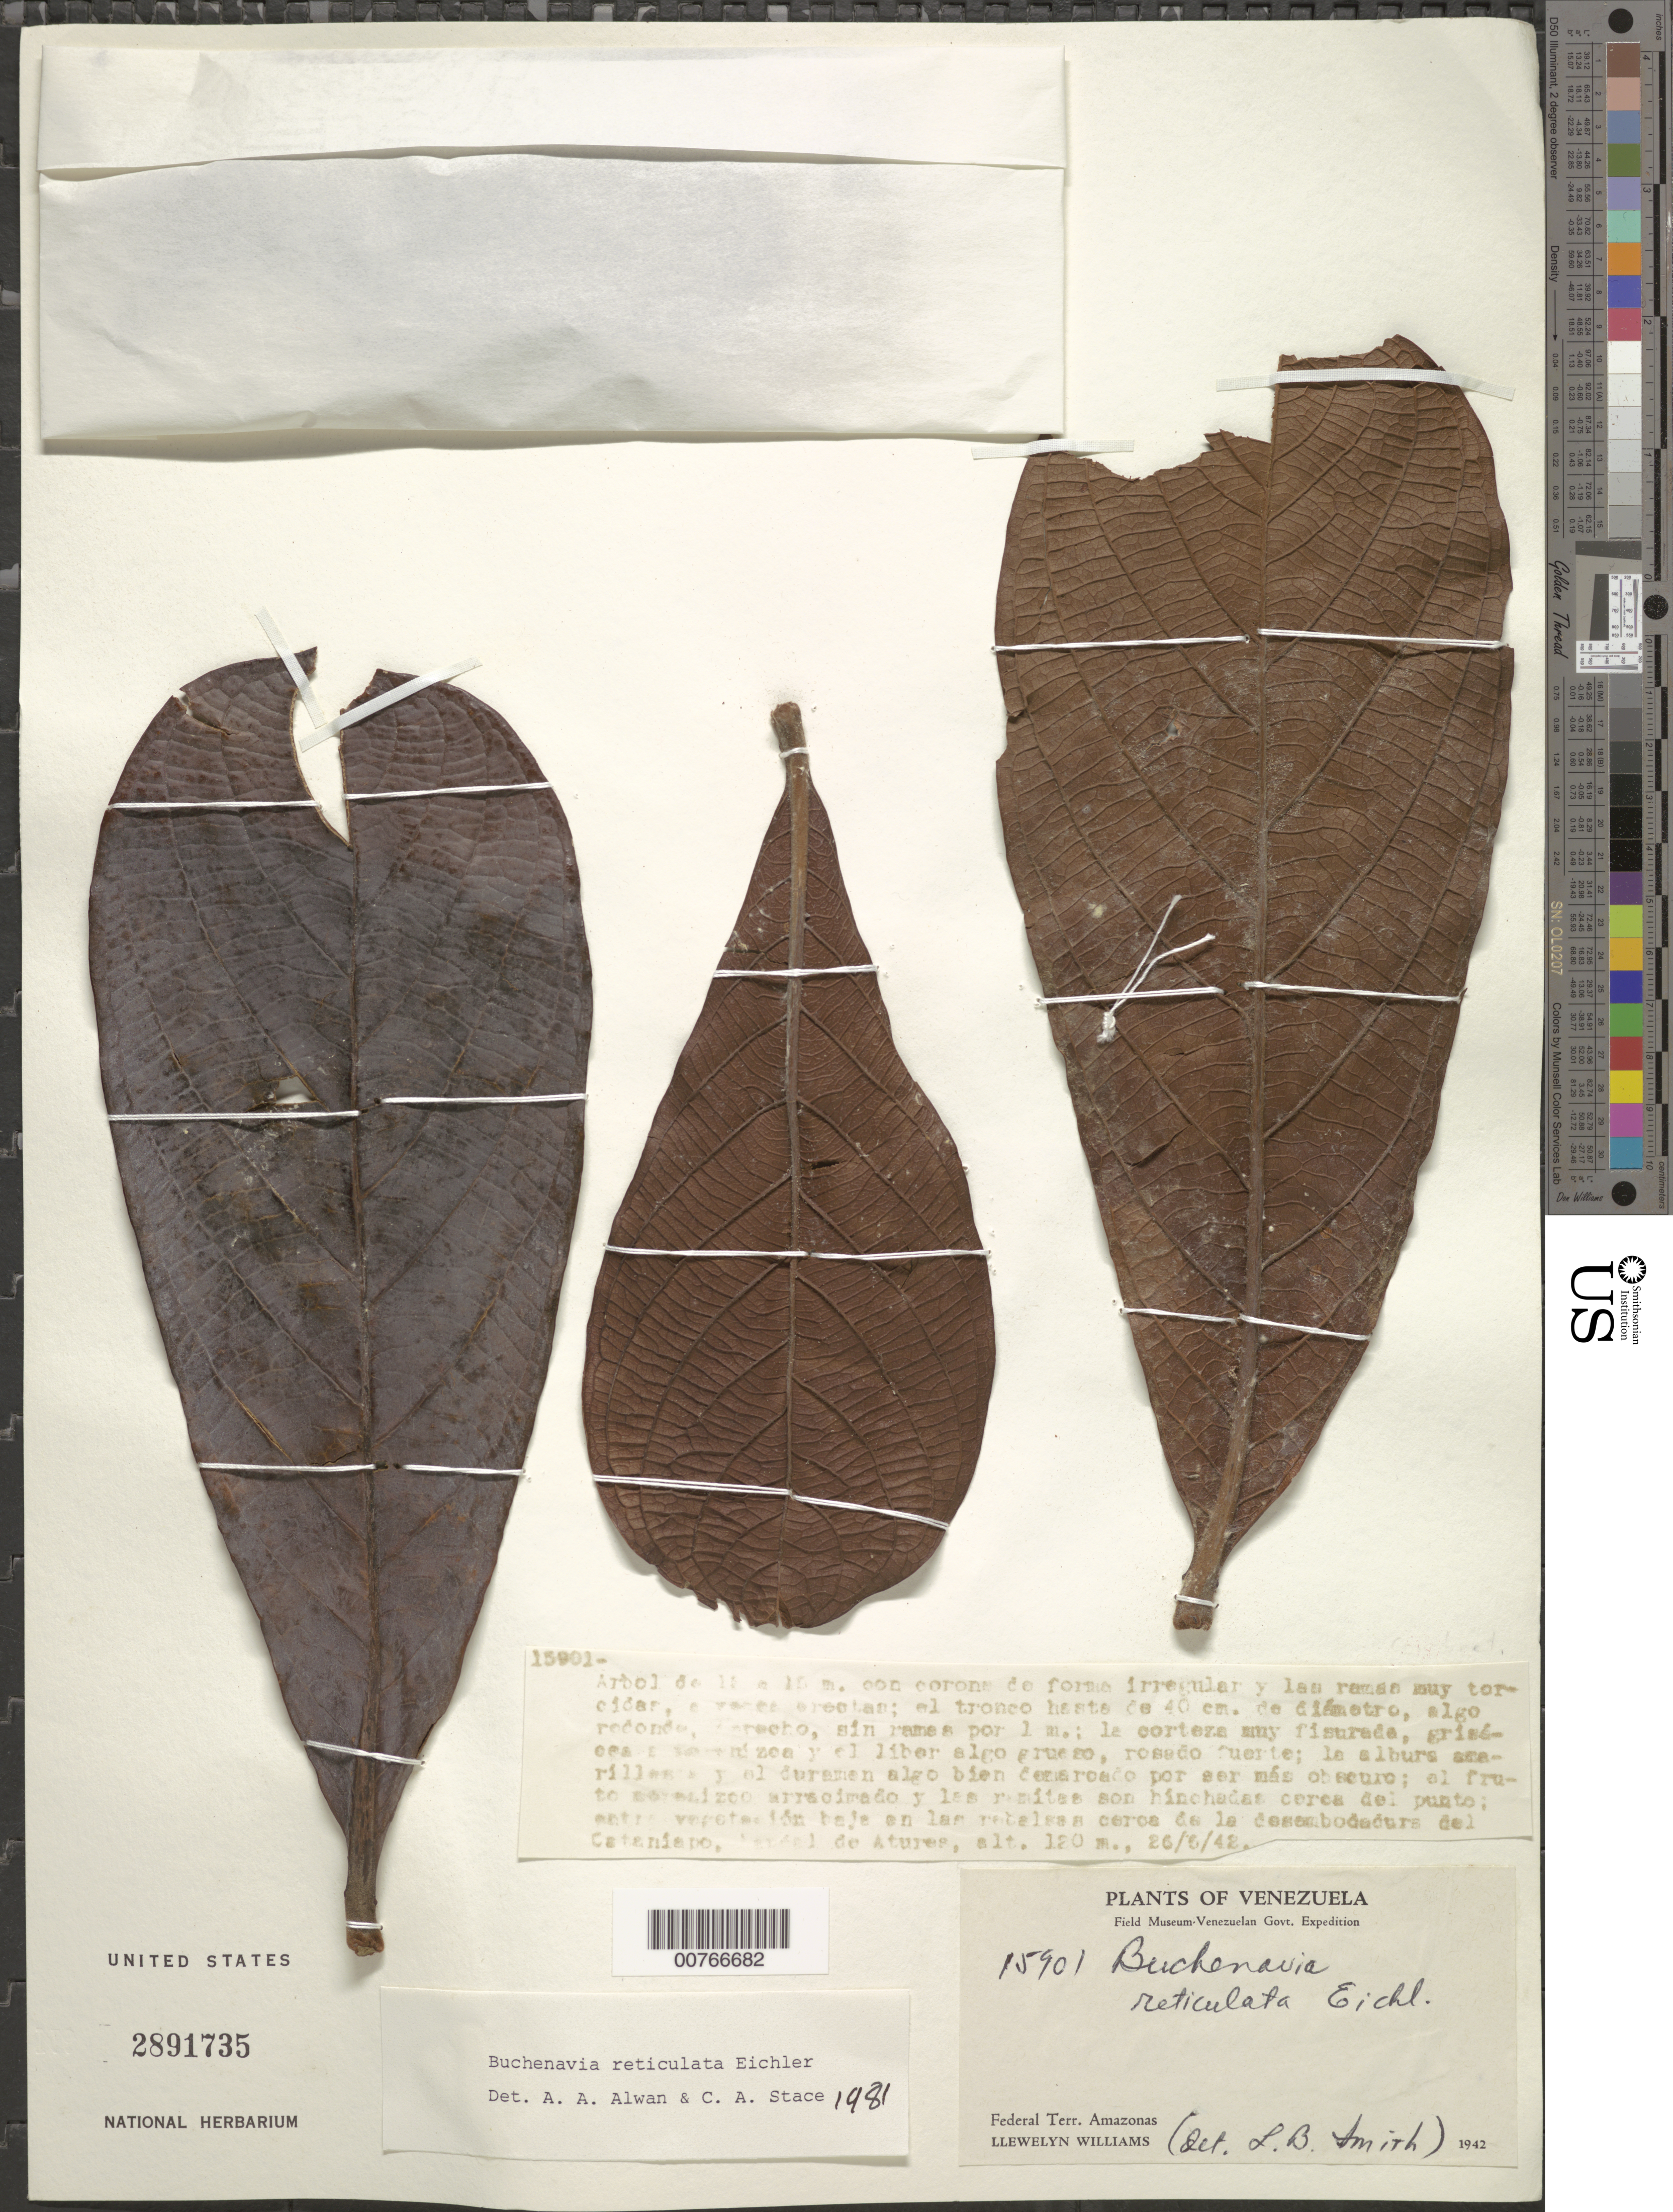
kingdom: Plantae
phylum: Tracheophyta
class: Magnoliopsida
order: Myrtales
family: Combretaceae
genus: Terminalia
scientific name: Terminalia pulcherrima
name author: (Exell & Stace) Gere & Boatwr.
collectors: Ll. Williams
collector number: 15901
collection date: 1942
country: Venezuela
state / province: Amazonas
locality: Federal Terr. Amazonas. Entre vegetación baje en las rebalsas cerca de la desembocadura del Cataniapo.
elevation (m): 120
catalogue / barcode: US 2891735